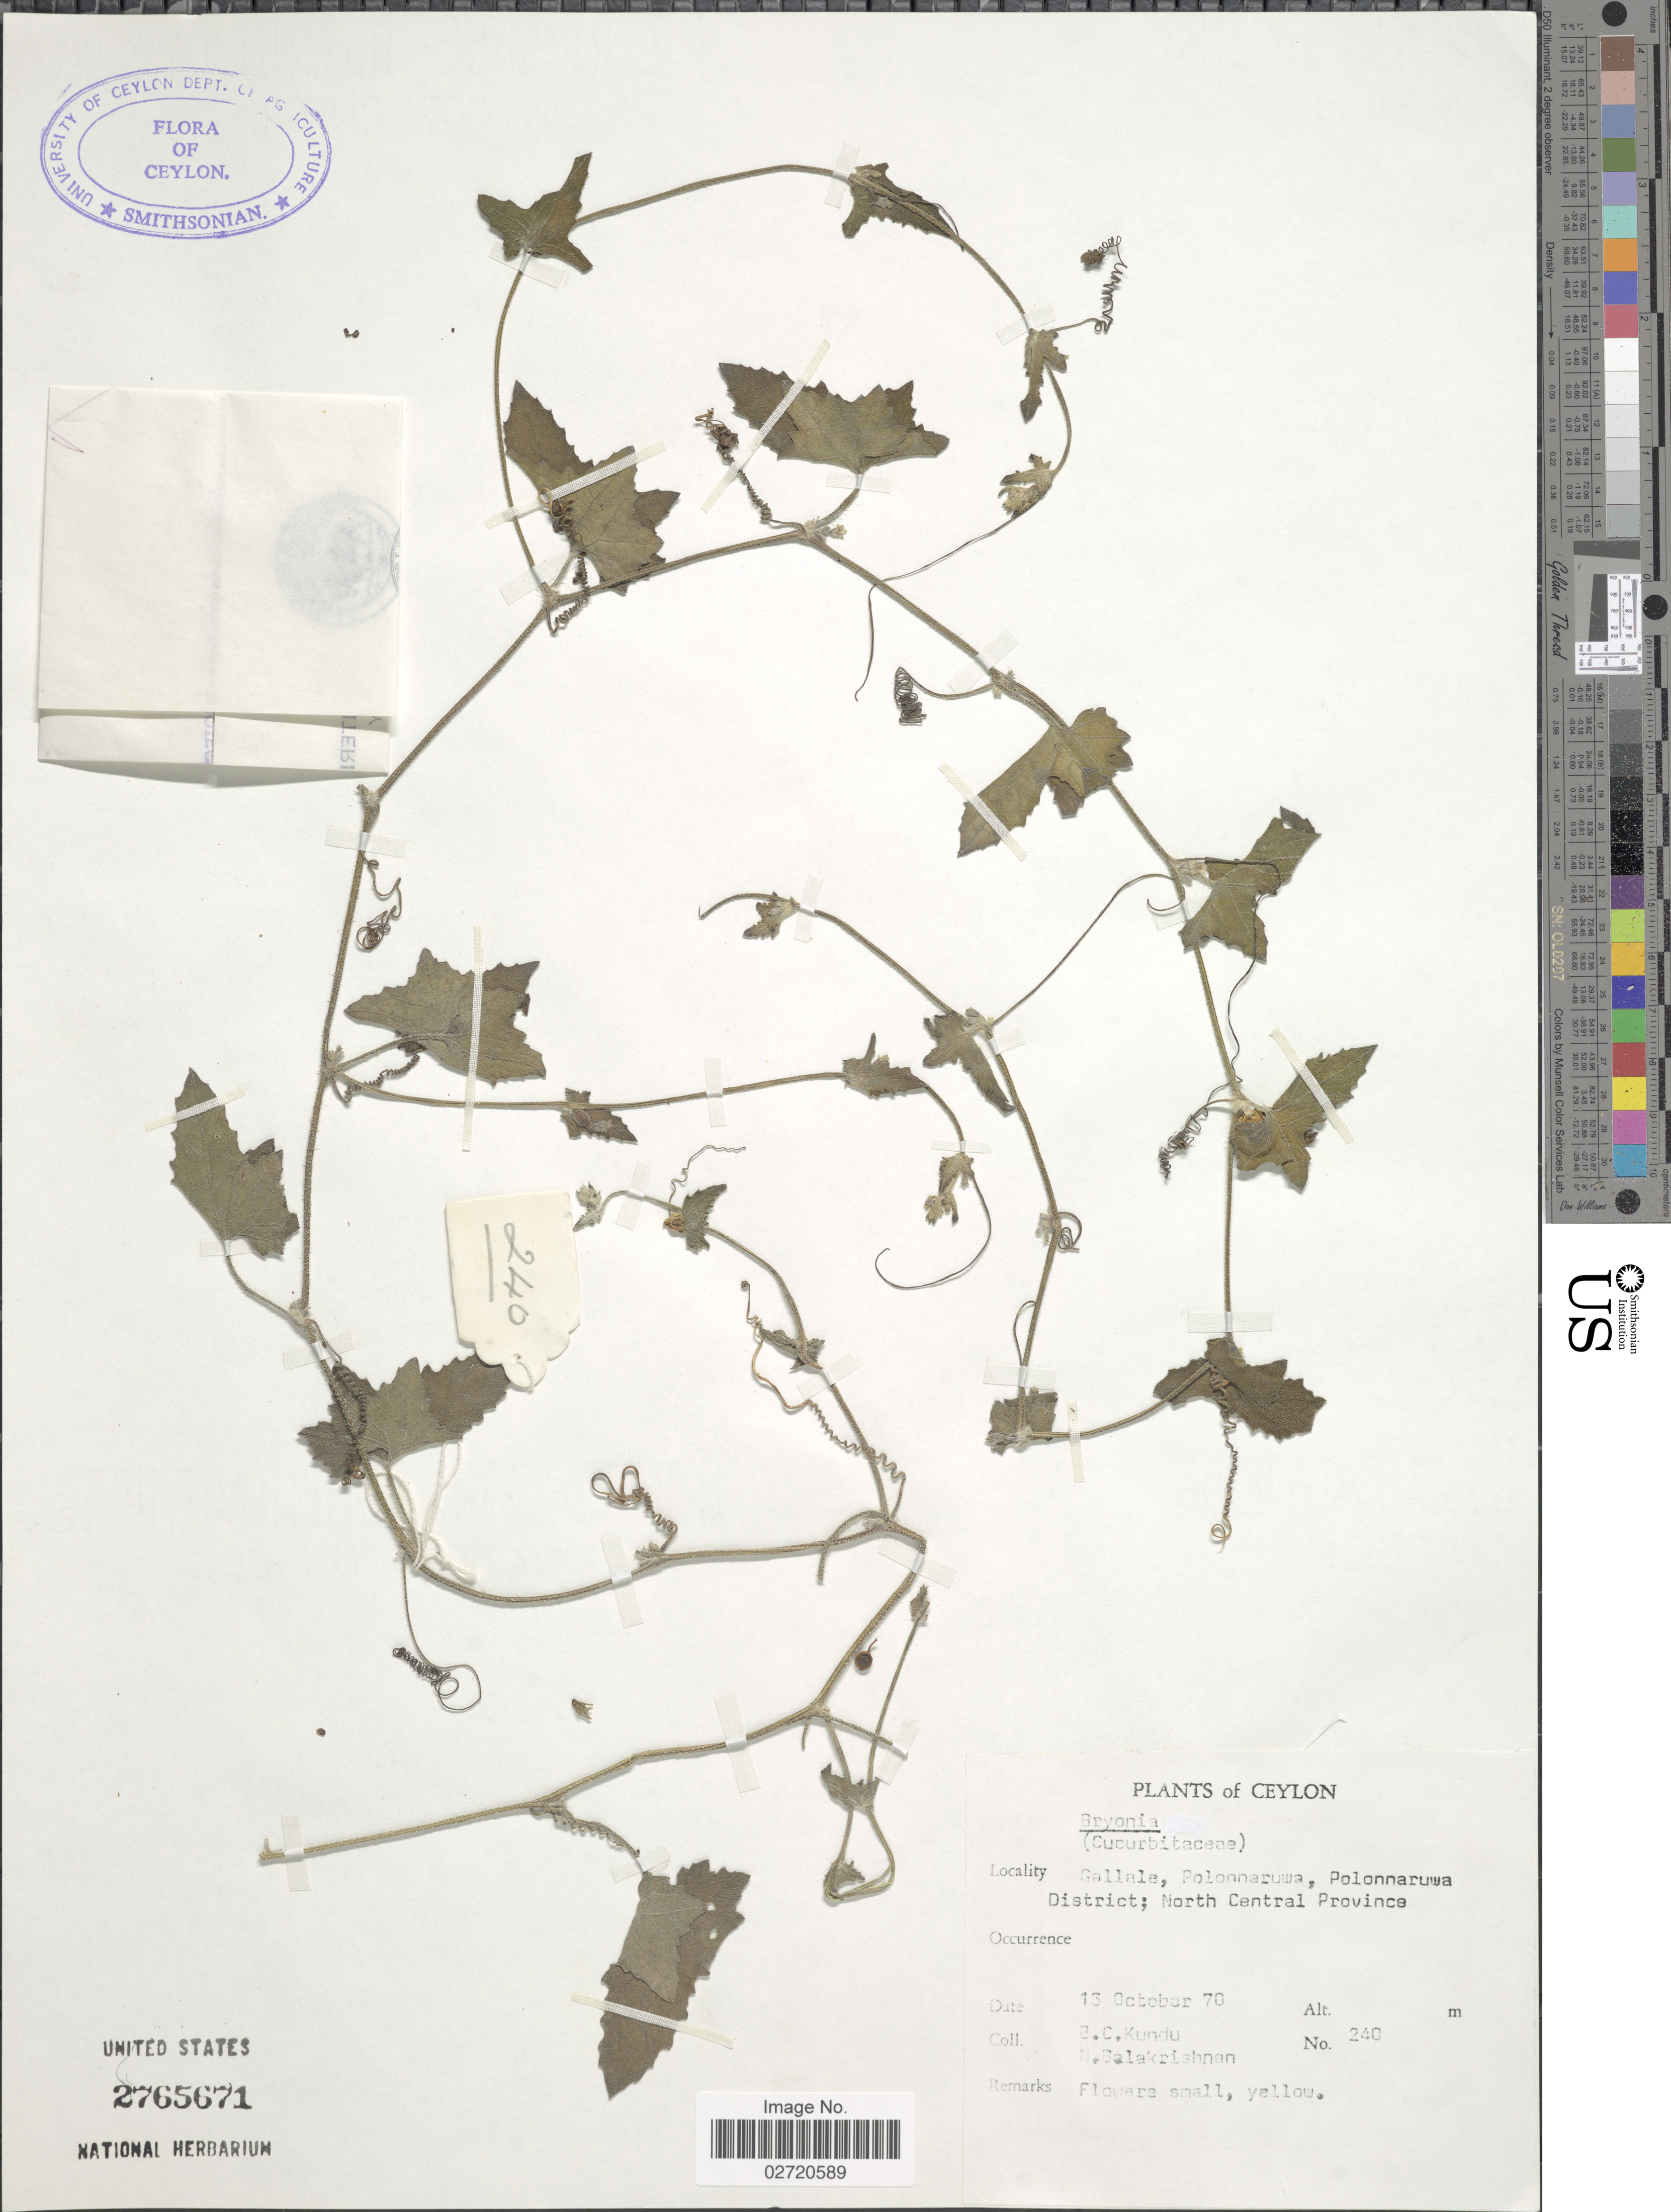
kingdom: Plantae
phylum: Tracheophyta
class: Magnoliopsida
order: Cucurbitales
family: Cucurbitaceae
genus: Bryonia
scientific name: Bryonia sp.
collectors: B. C. Kundu & N. Balakrishnan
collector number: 240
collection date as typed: Transcribed d/m/y: 13/10/70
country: Sri Lanka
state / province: North Central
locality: Ceylon. Gallale, Polonnaruwa, Polonnaruwa District; North Central Province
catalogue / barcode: US 2765671